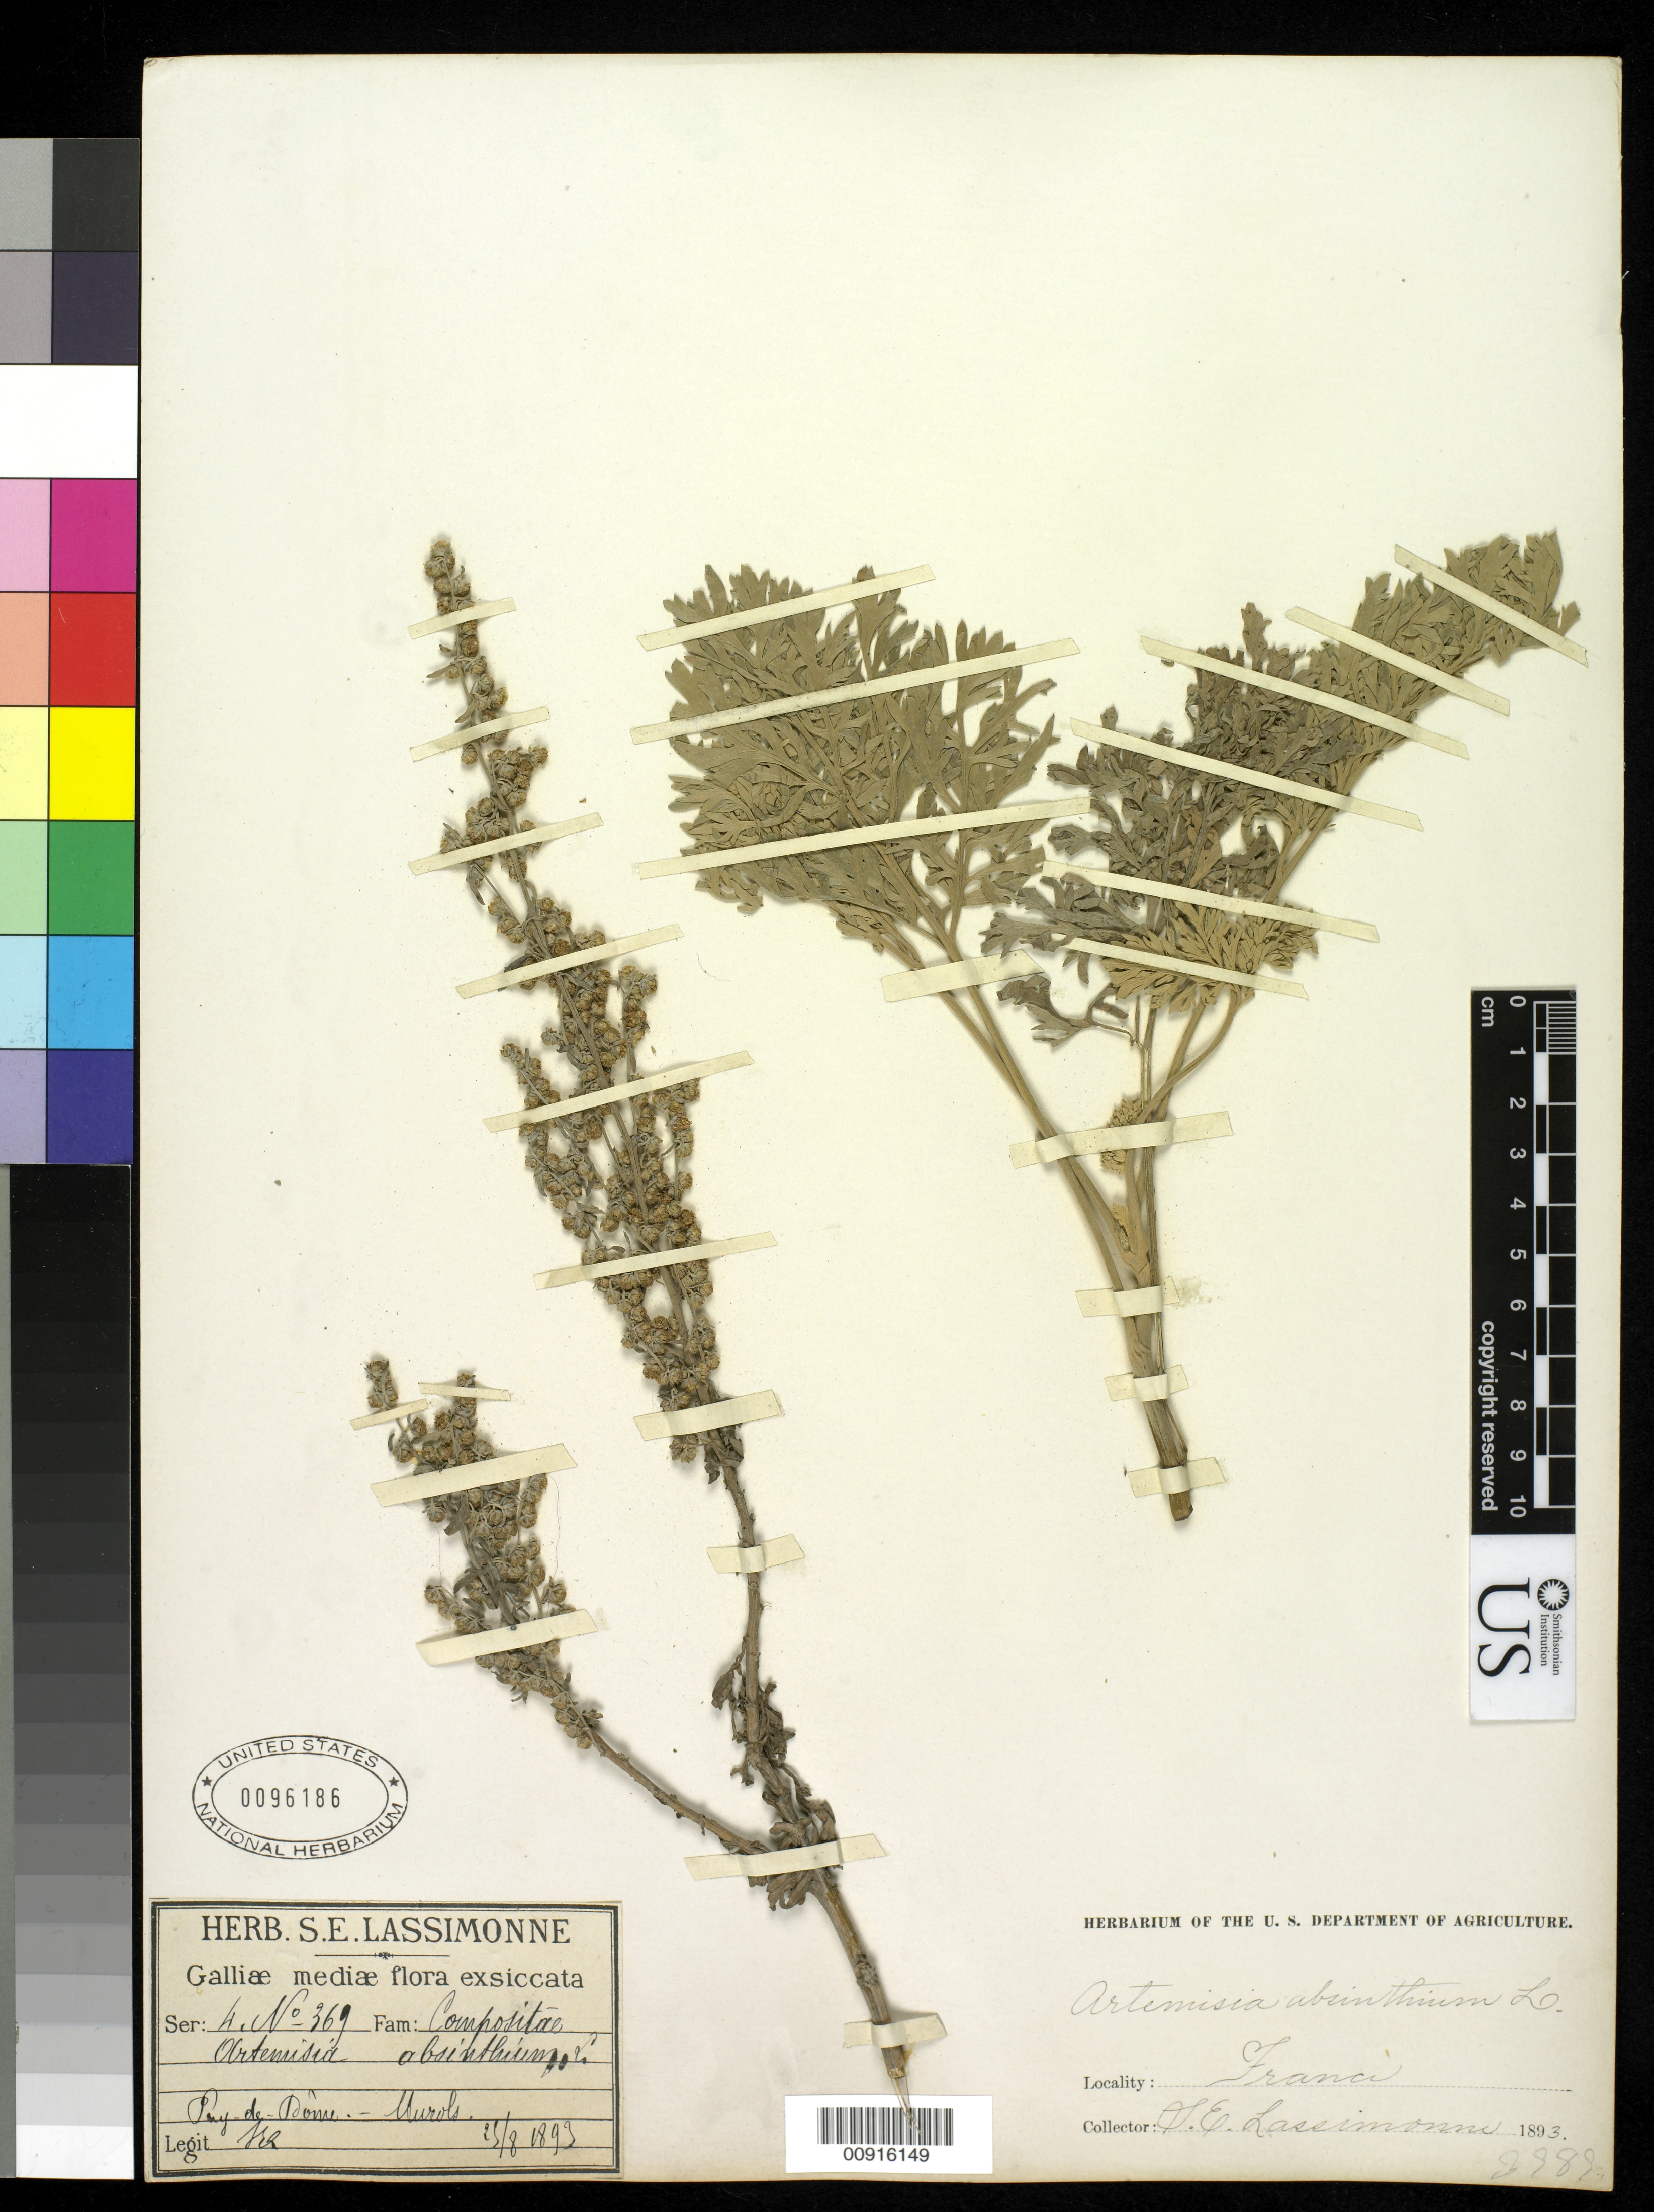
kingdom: Plantae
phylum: Tracheophyta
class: Magnoliopsida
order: Asterales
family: Asteraceae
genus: Artemisia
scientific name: Artemisia absinthium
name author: L.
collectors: S. Lassimonne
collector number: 369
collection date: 1893-08-25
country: France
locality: Murols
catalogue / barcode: US 96186